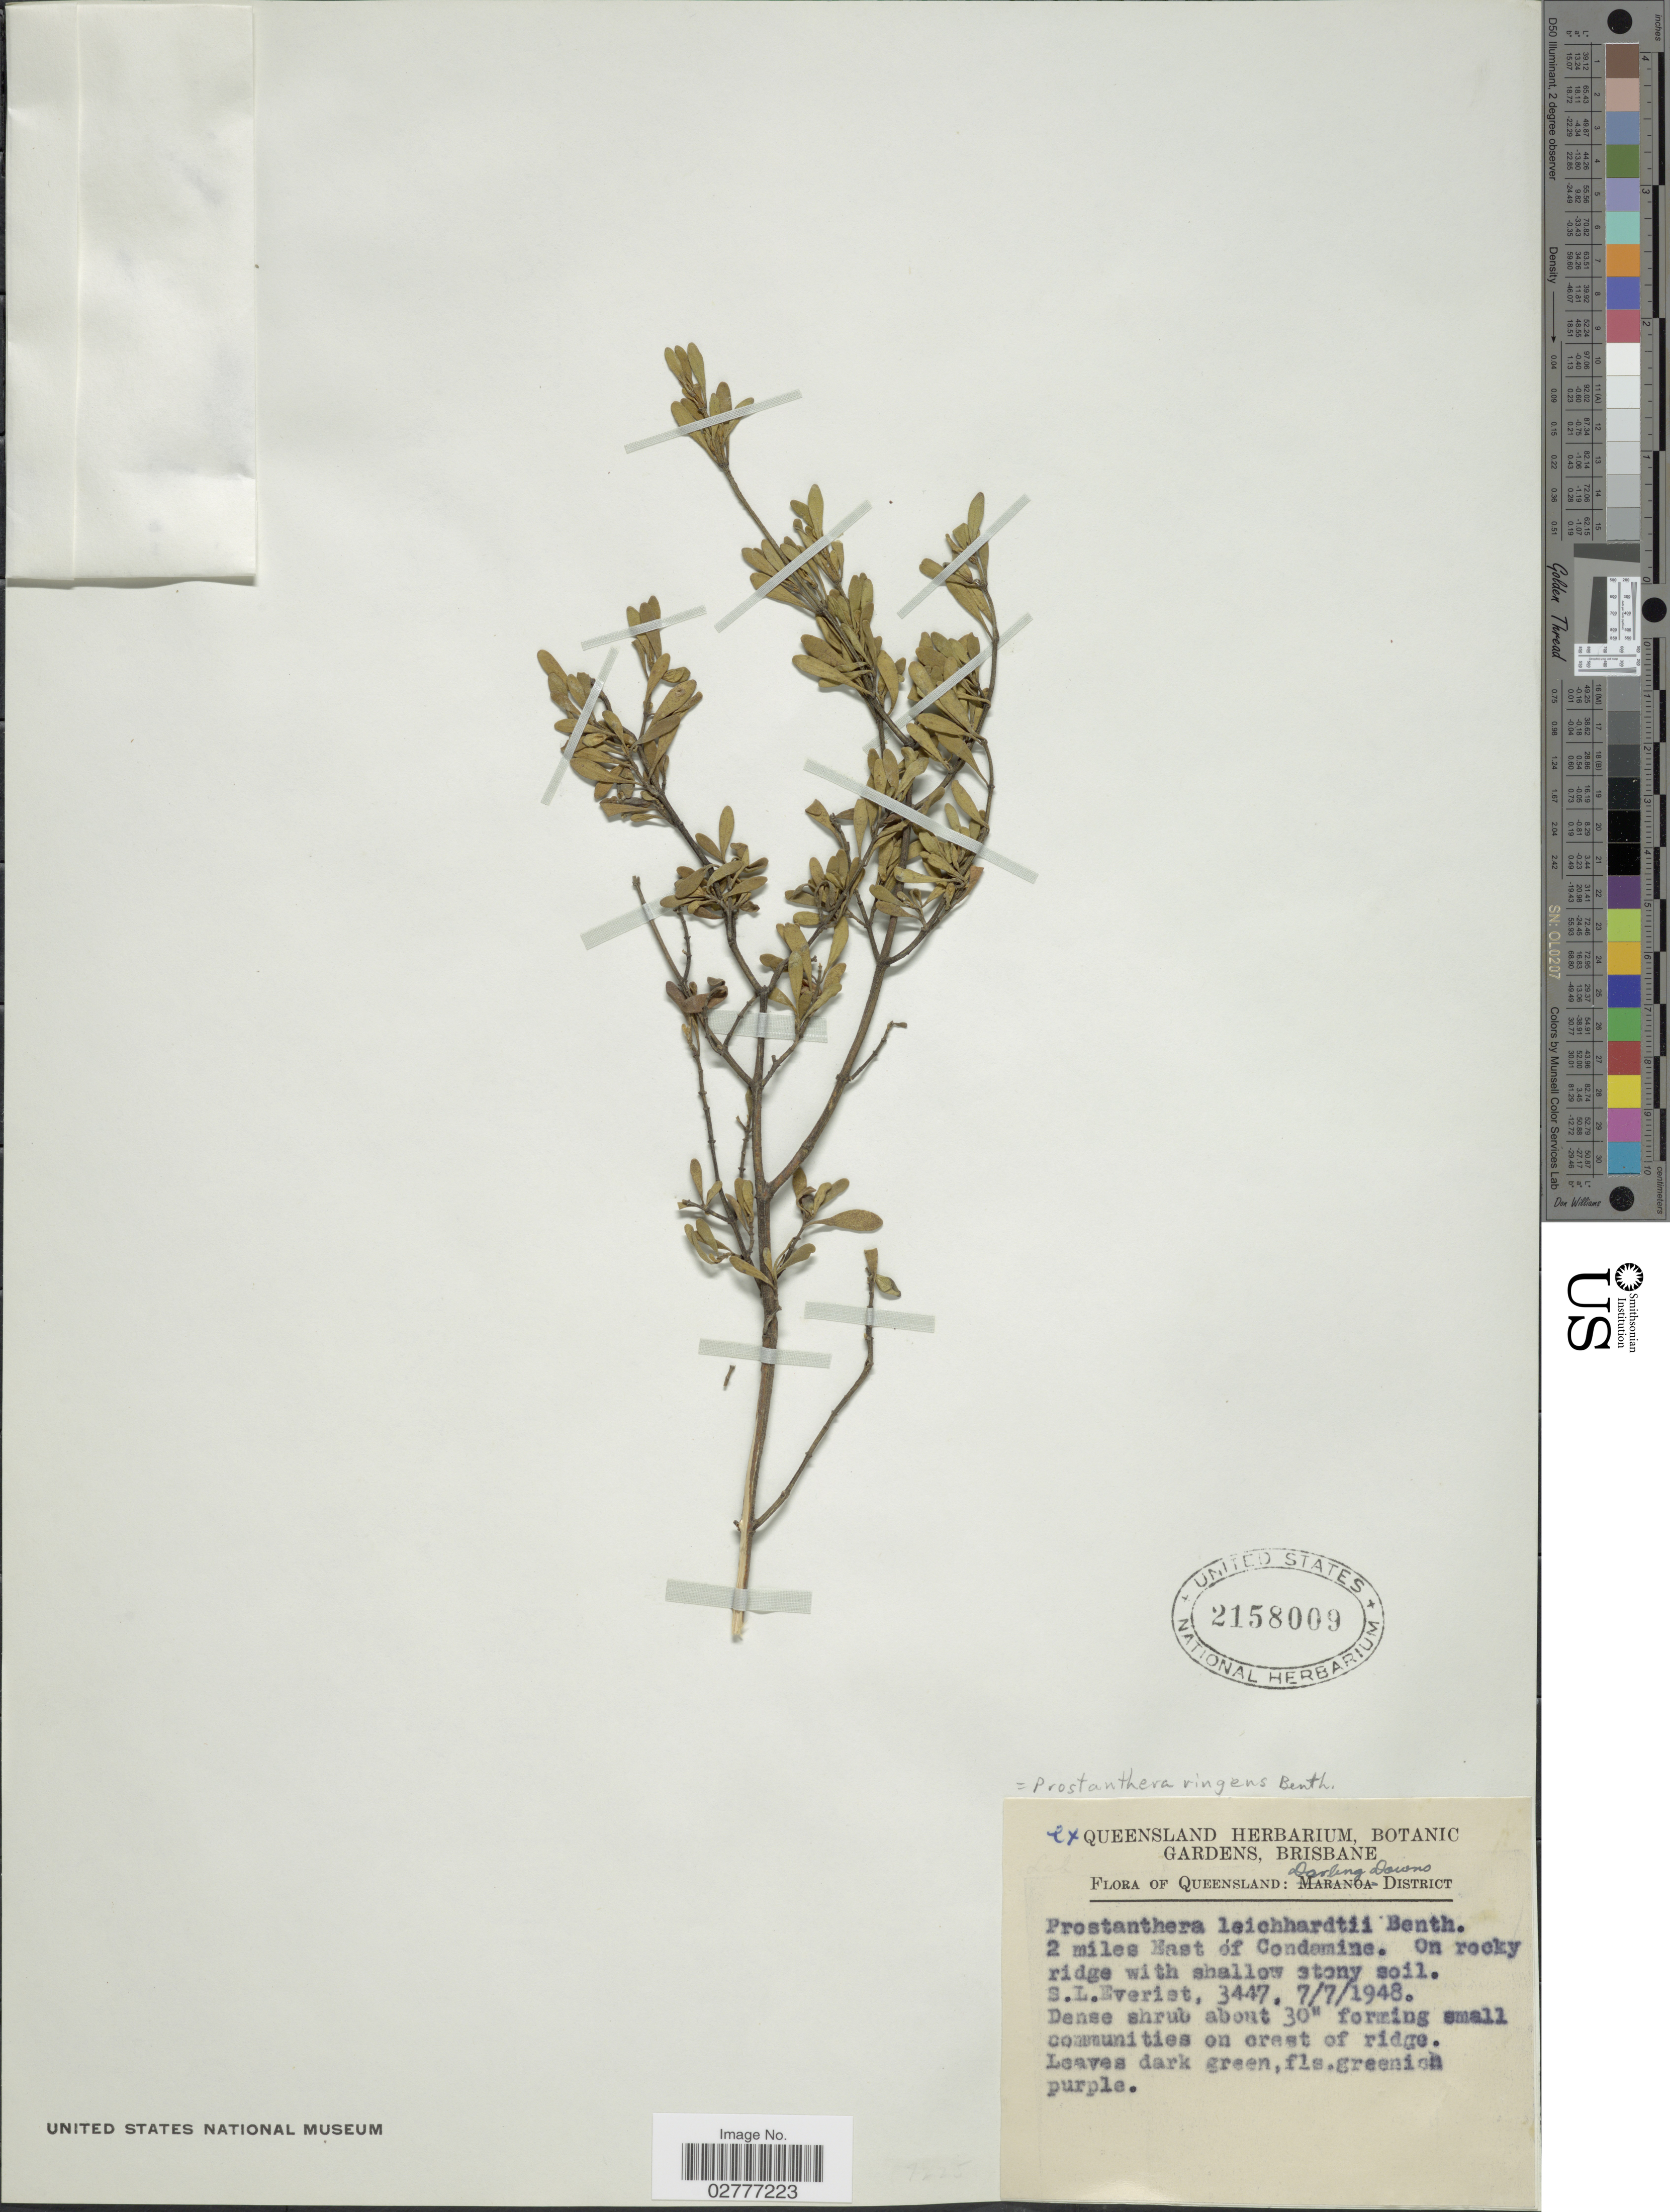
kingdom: Plantae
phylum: Tracheophyta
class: Magnoliopsida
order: Lamiales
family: Lamiaceae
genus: Prostanthera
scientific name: Prostanthera ringens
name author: Benth.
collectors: S. Everist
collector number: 3447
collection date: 1948-07-07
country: Australia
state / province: Queensland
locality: Darling Downs District, 2 miles East of Condamine.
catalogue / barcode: US 2158009